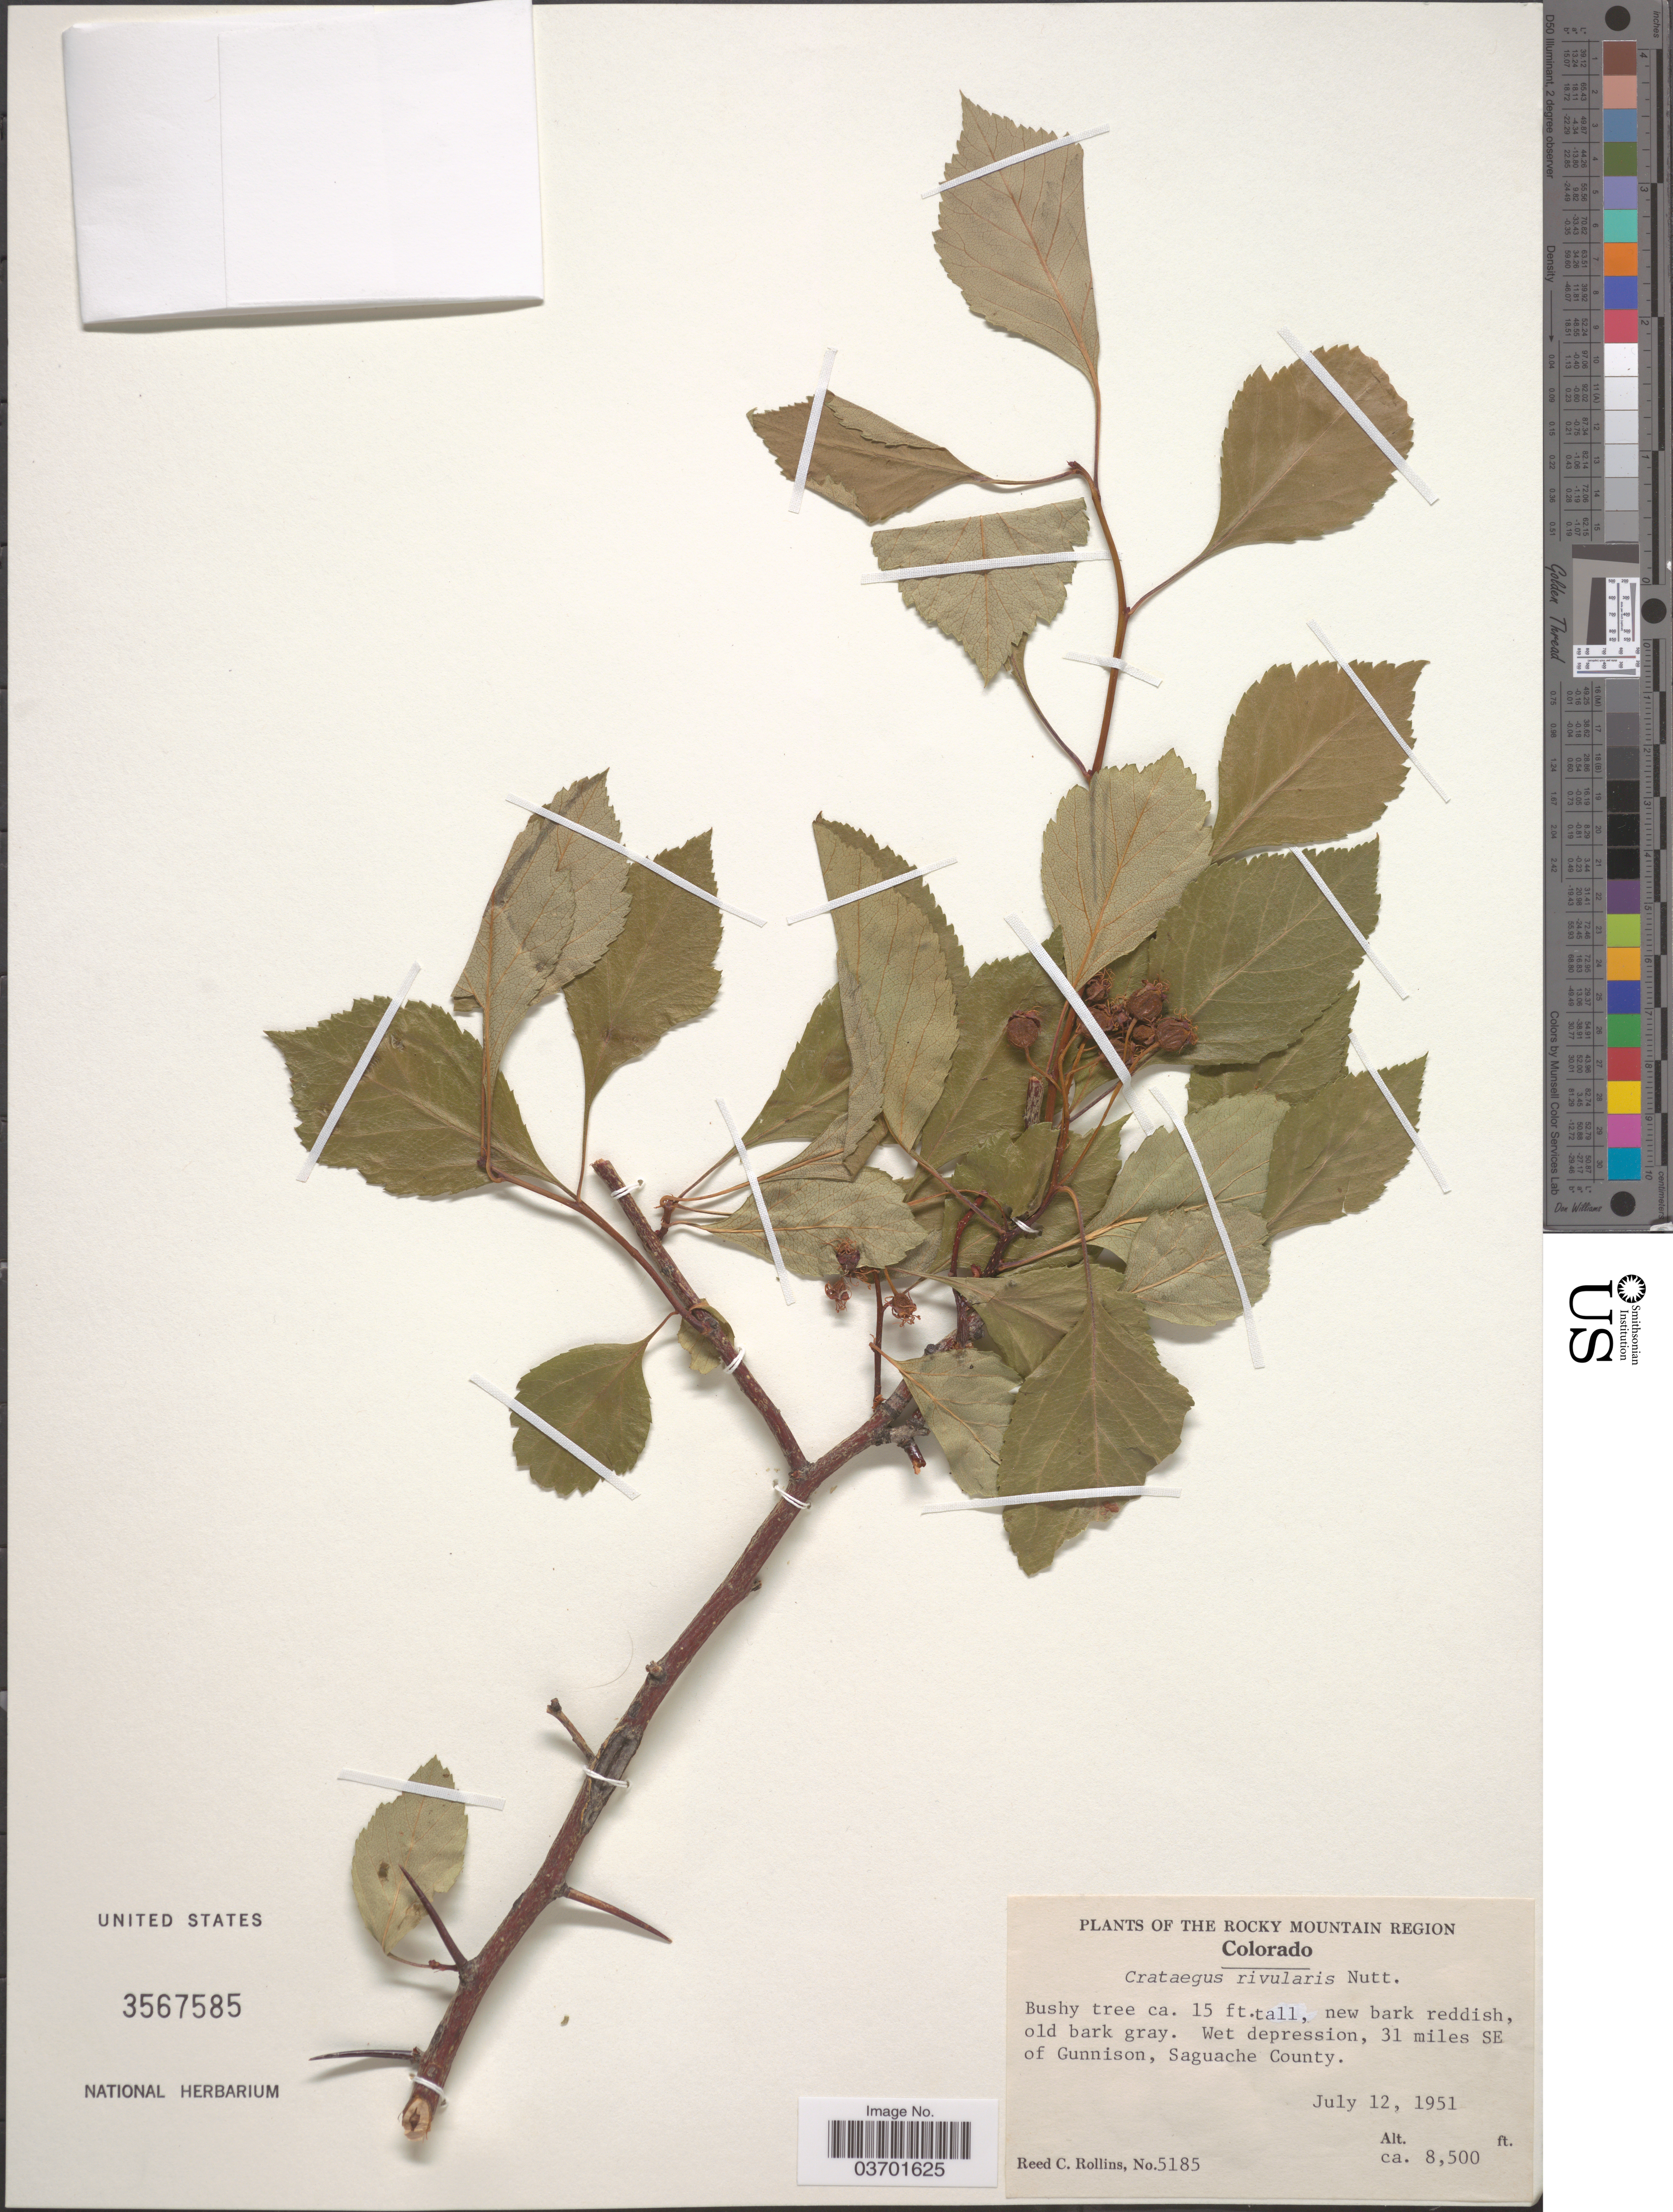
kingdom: Plantae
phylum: Tracheophyta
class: Magnoliopsida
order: Rosales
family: Rosaceae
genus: Crataegus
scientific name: Crataegus rivularis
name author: Nutt.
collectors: R. C. Rollins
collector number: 5185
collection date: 1951-07-12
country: United States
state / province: Colorado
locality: The Rocky Mountain Region. 31 miles SE of Gunnison, Saguache County.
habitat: wet depression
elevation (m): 2591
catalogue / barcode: US 3567585